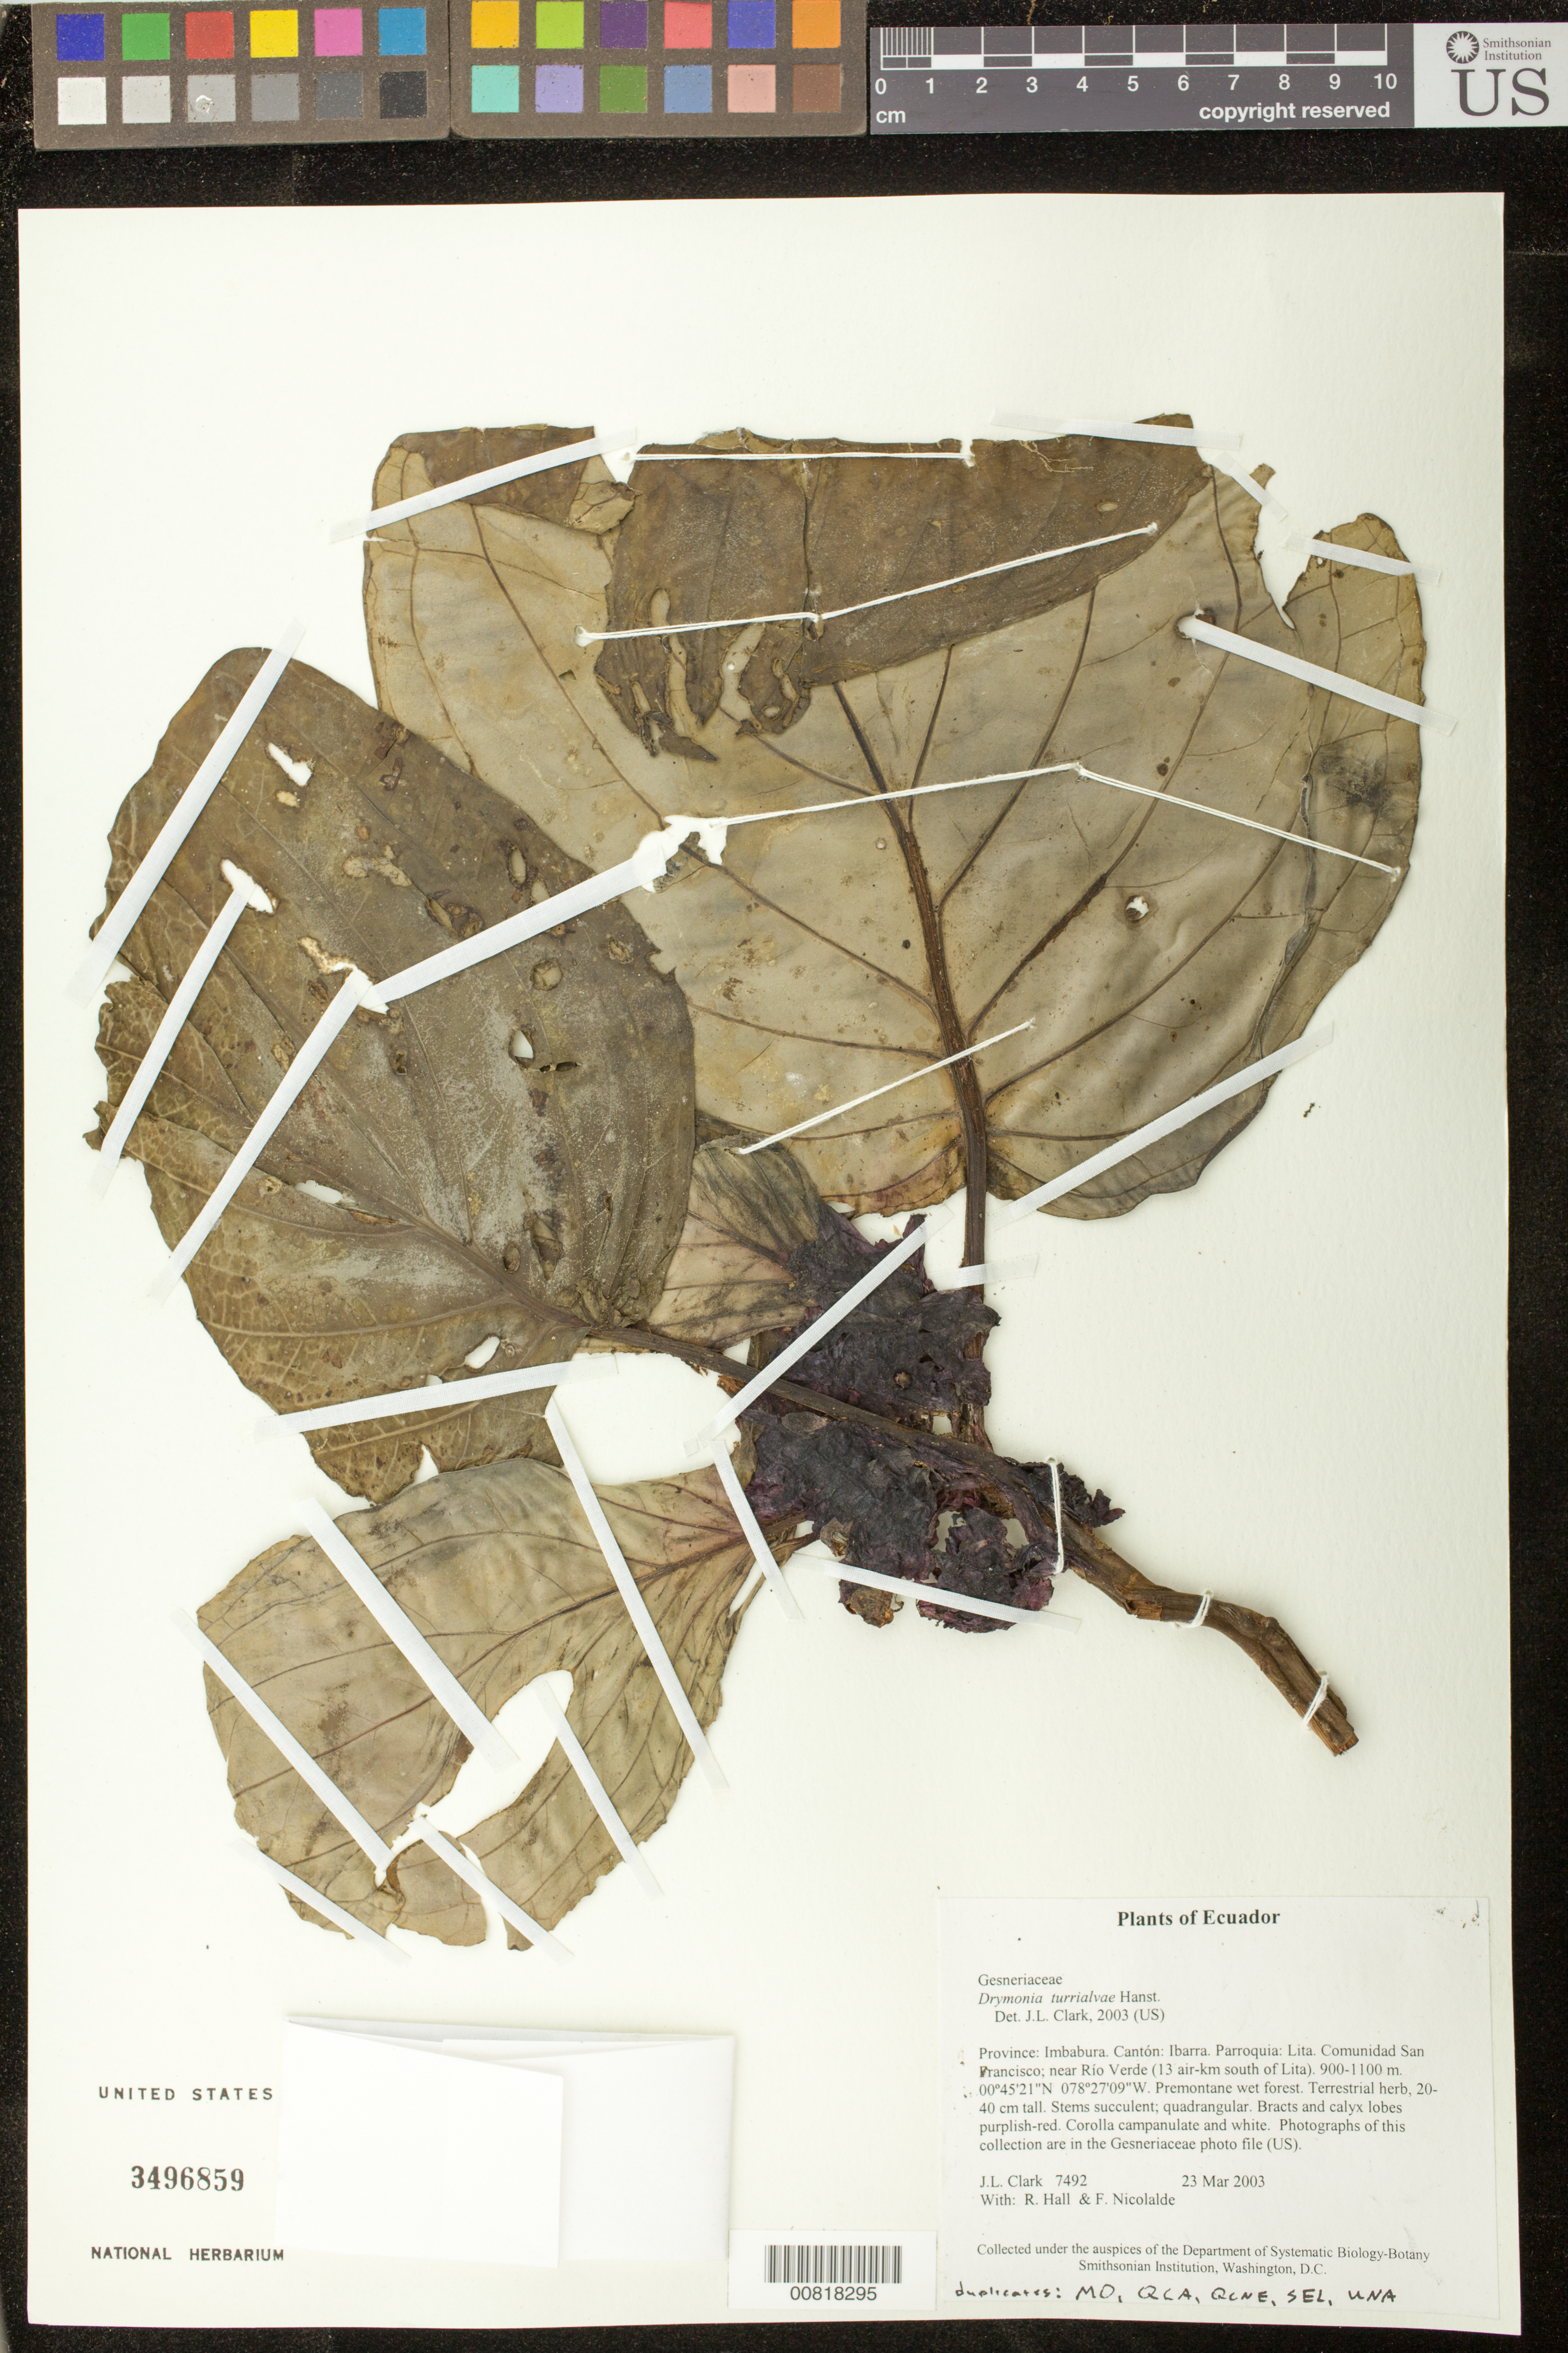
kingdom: Plantae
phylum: Tracheophyta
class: Magnoliopsida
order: Lamiales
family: Gesneriaceae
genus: Drymonia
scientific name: Drymonia turrialvae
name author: Hanst.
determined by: Clark, J. L., (SEL), The Marie Selby Botanical Garden (UNITED STATES)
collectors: J. L. Clark, R. Hall & F. Nicolalde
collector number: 7492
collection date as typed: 23 Mar 2003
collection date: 2003-03-23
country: Ecuador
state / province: Imbabura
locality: Ibarra. Parroquia: Lita. Comunidad San Francisco; near Río Verde (13 air-km south of Lita).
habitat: Premontane wet forest.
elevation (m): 900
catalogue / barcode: US 3496859